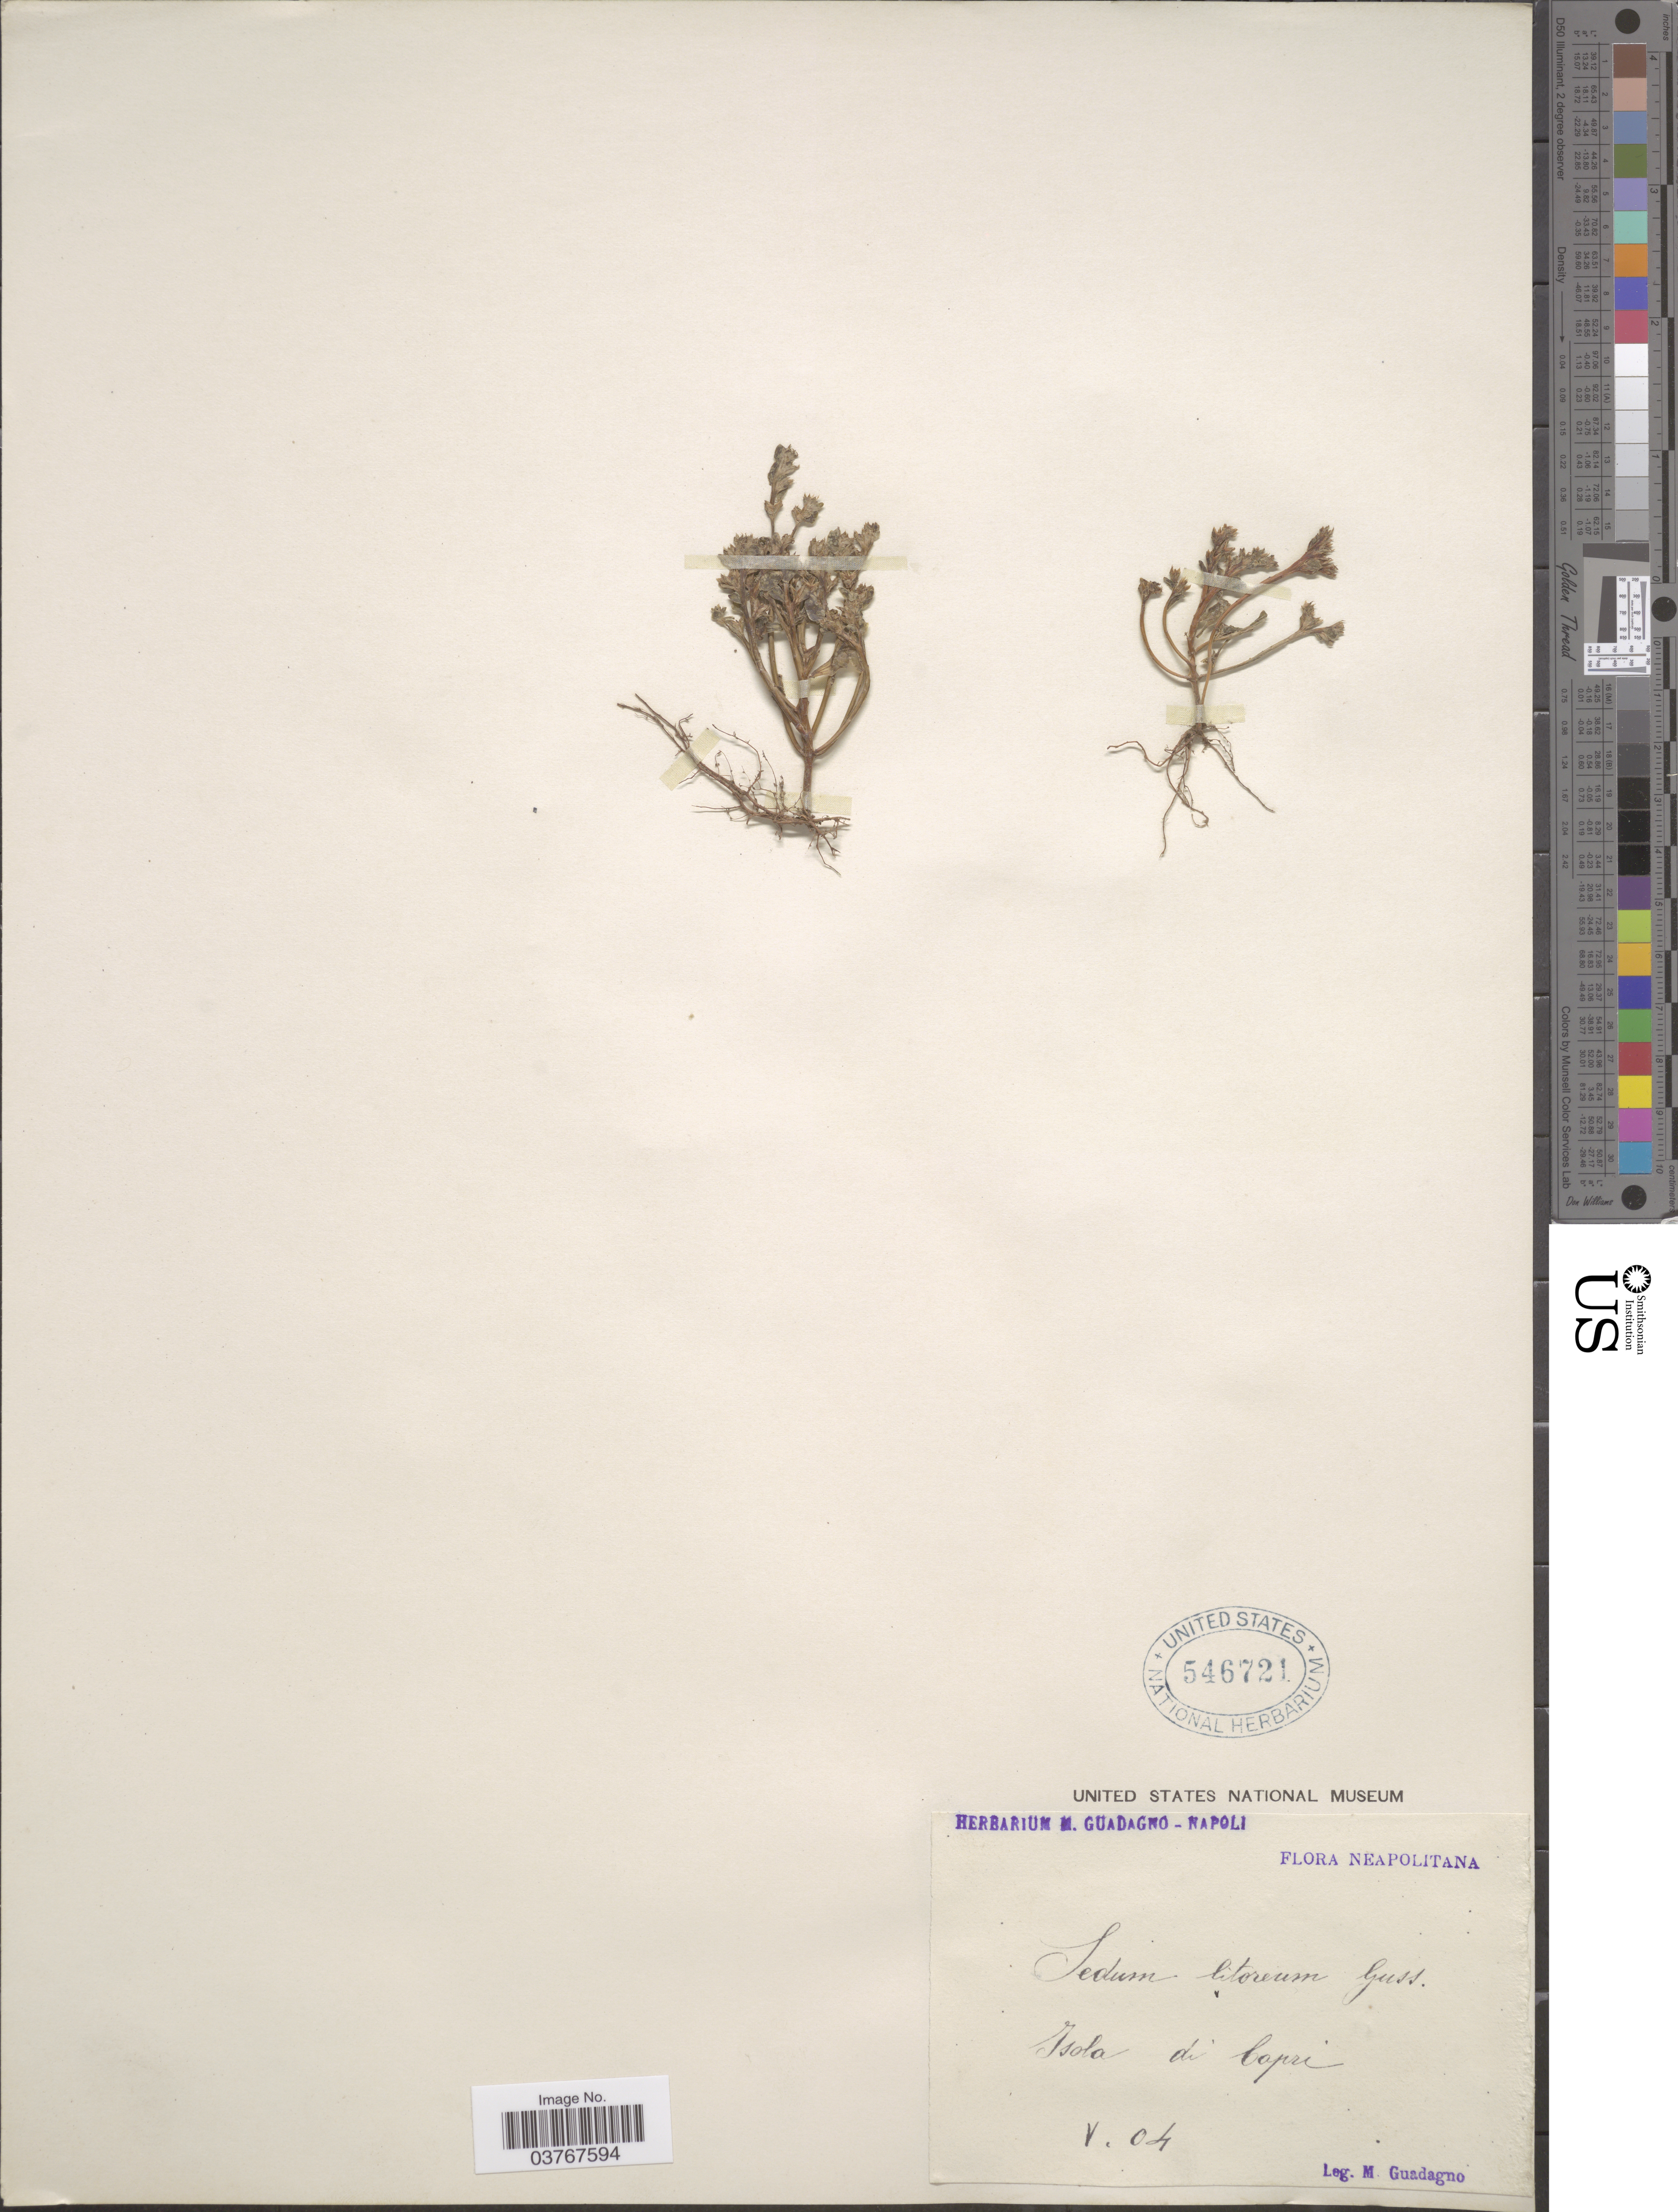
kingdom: Plantae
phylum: Tracheophyta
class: Magnoliopsida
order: Saxifragales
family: Crassulaceae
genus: Sedum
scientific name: Sedum litoreum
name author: Gussone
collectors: M. Guadagno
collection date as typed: Transcribed d/m/y: /5/4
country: Italy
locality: Neapolitana. Isola di Capri.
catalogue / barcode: US 546721